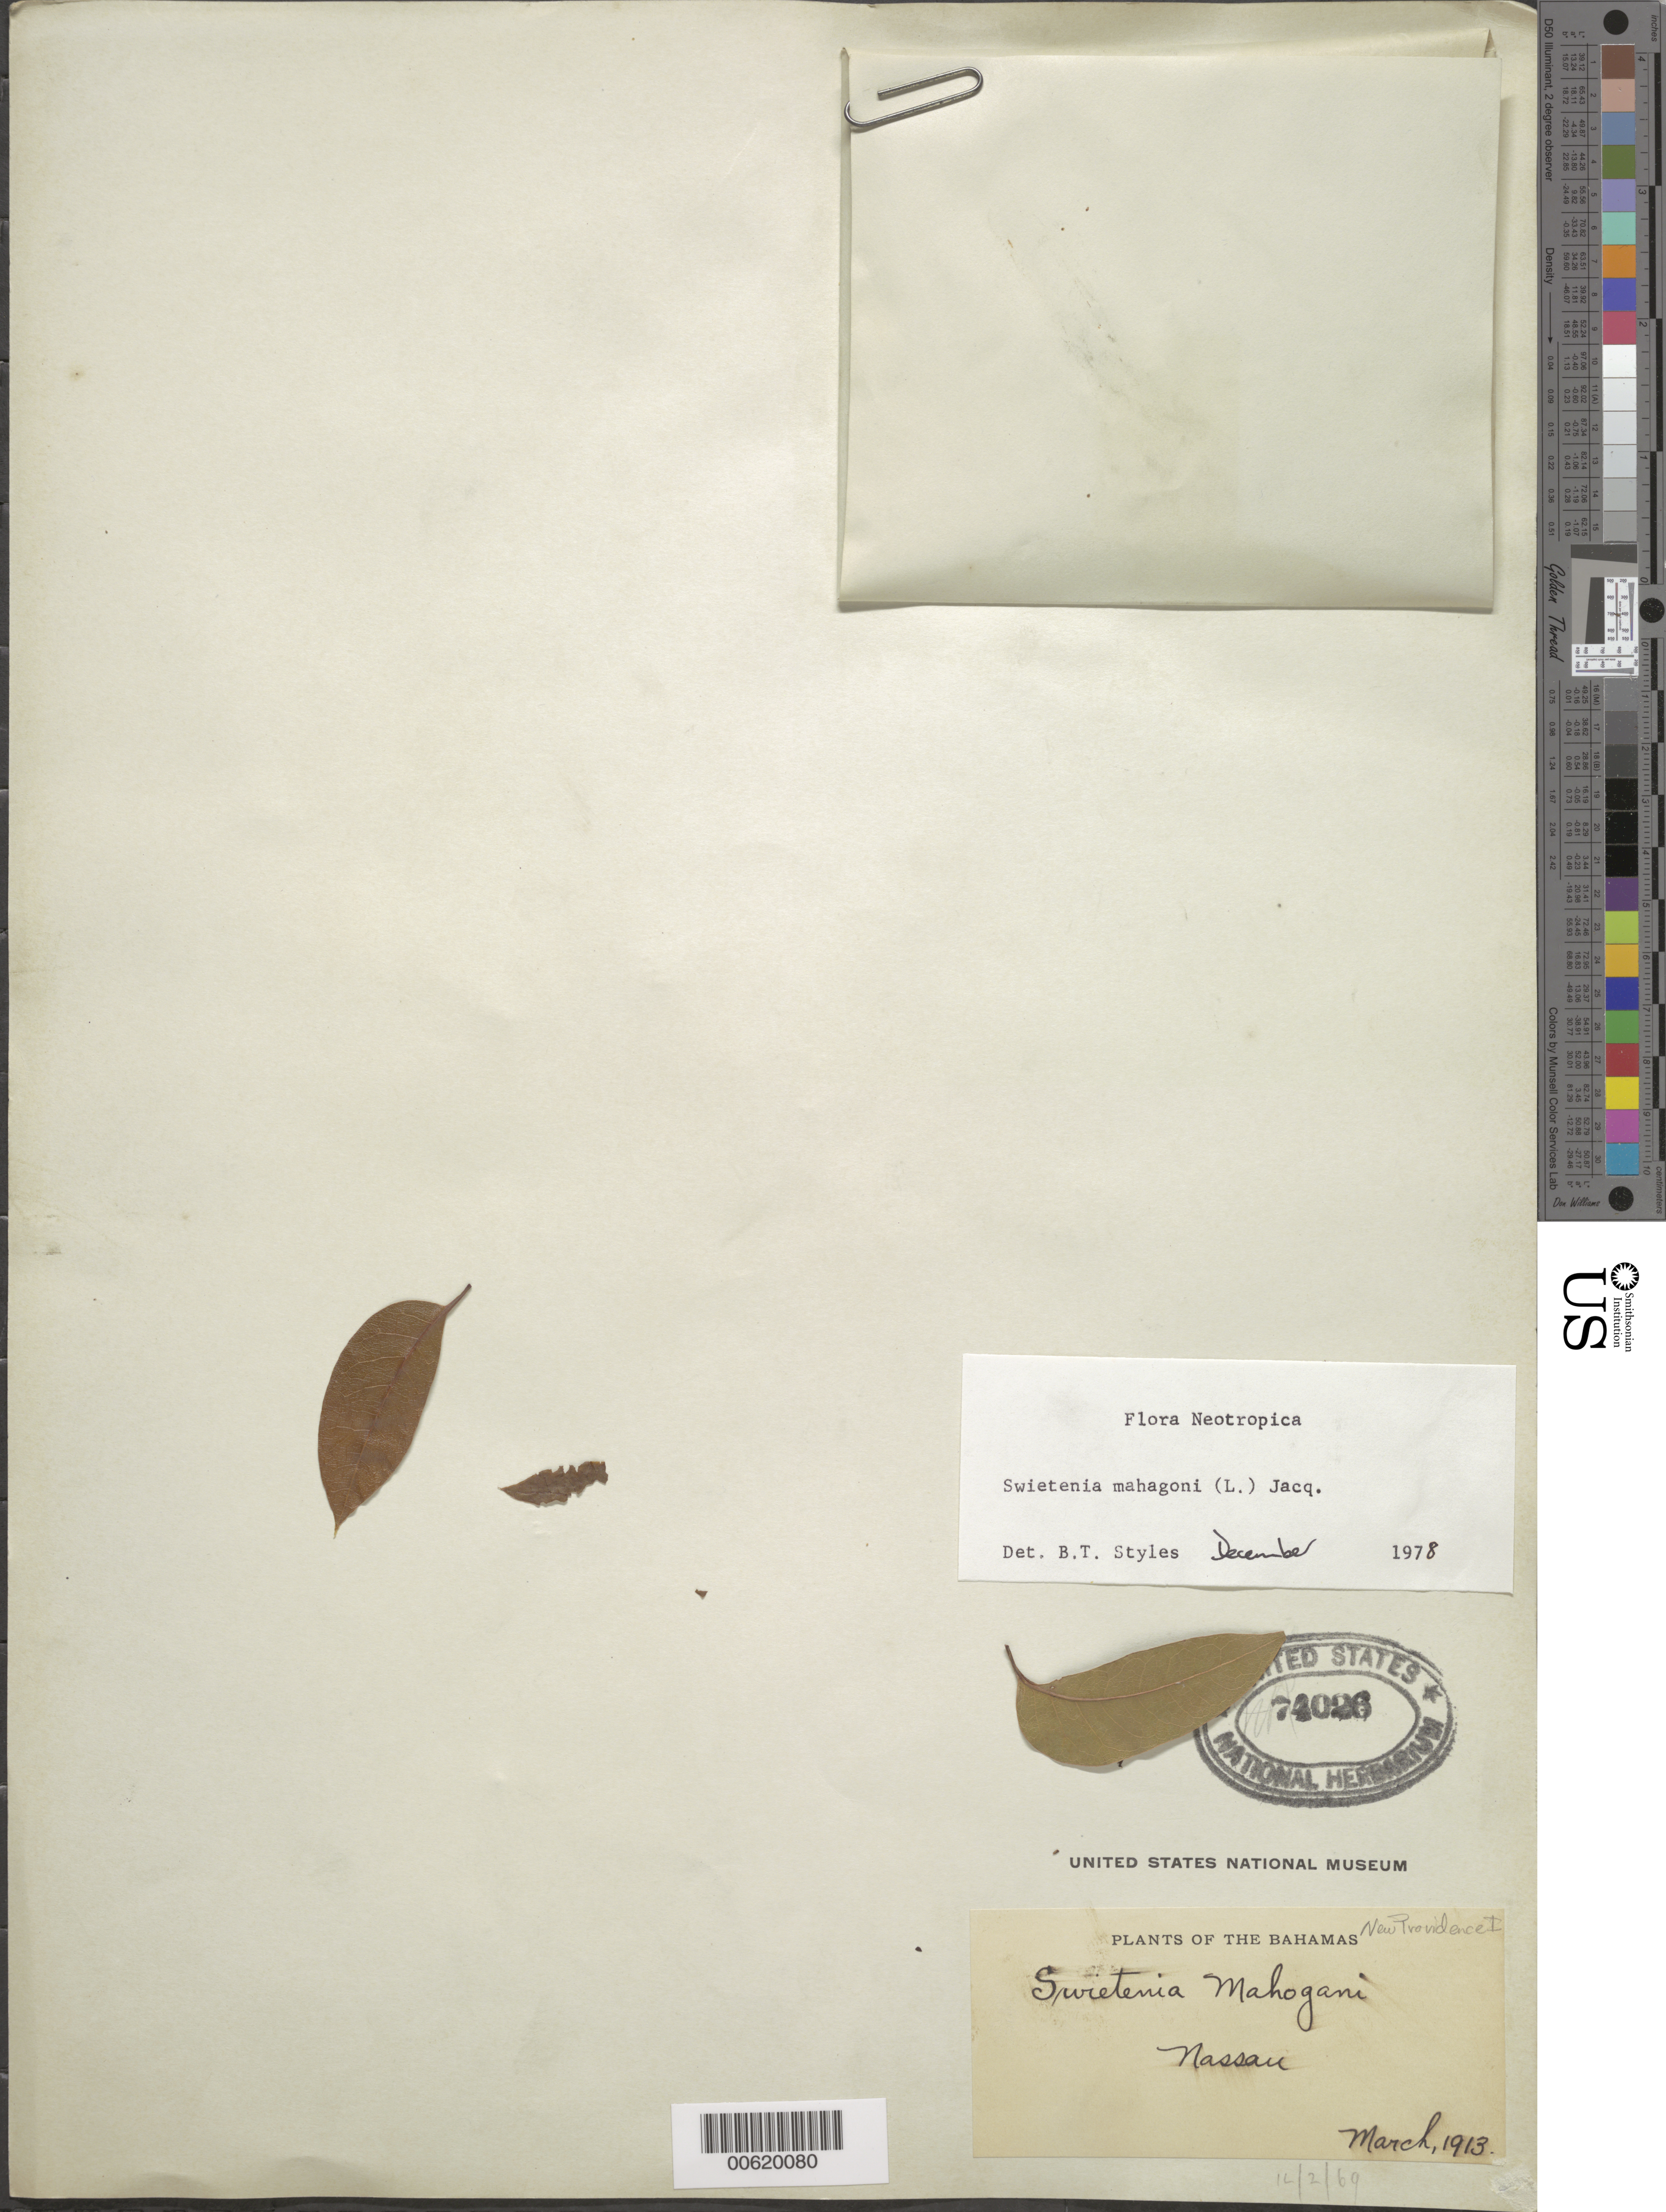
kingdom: Plantae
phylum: Tracheophyta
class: Magnoliopsida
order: Sapindales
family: Meliaceae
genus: Swietenia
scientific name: Swietenia mahagoni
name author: (L.) Jacq.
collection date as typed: Mar 1913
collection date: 1913-03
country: Bahamas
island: New Providence Island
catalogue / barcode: US 74026